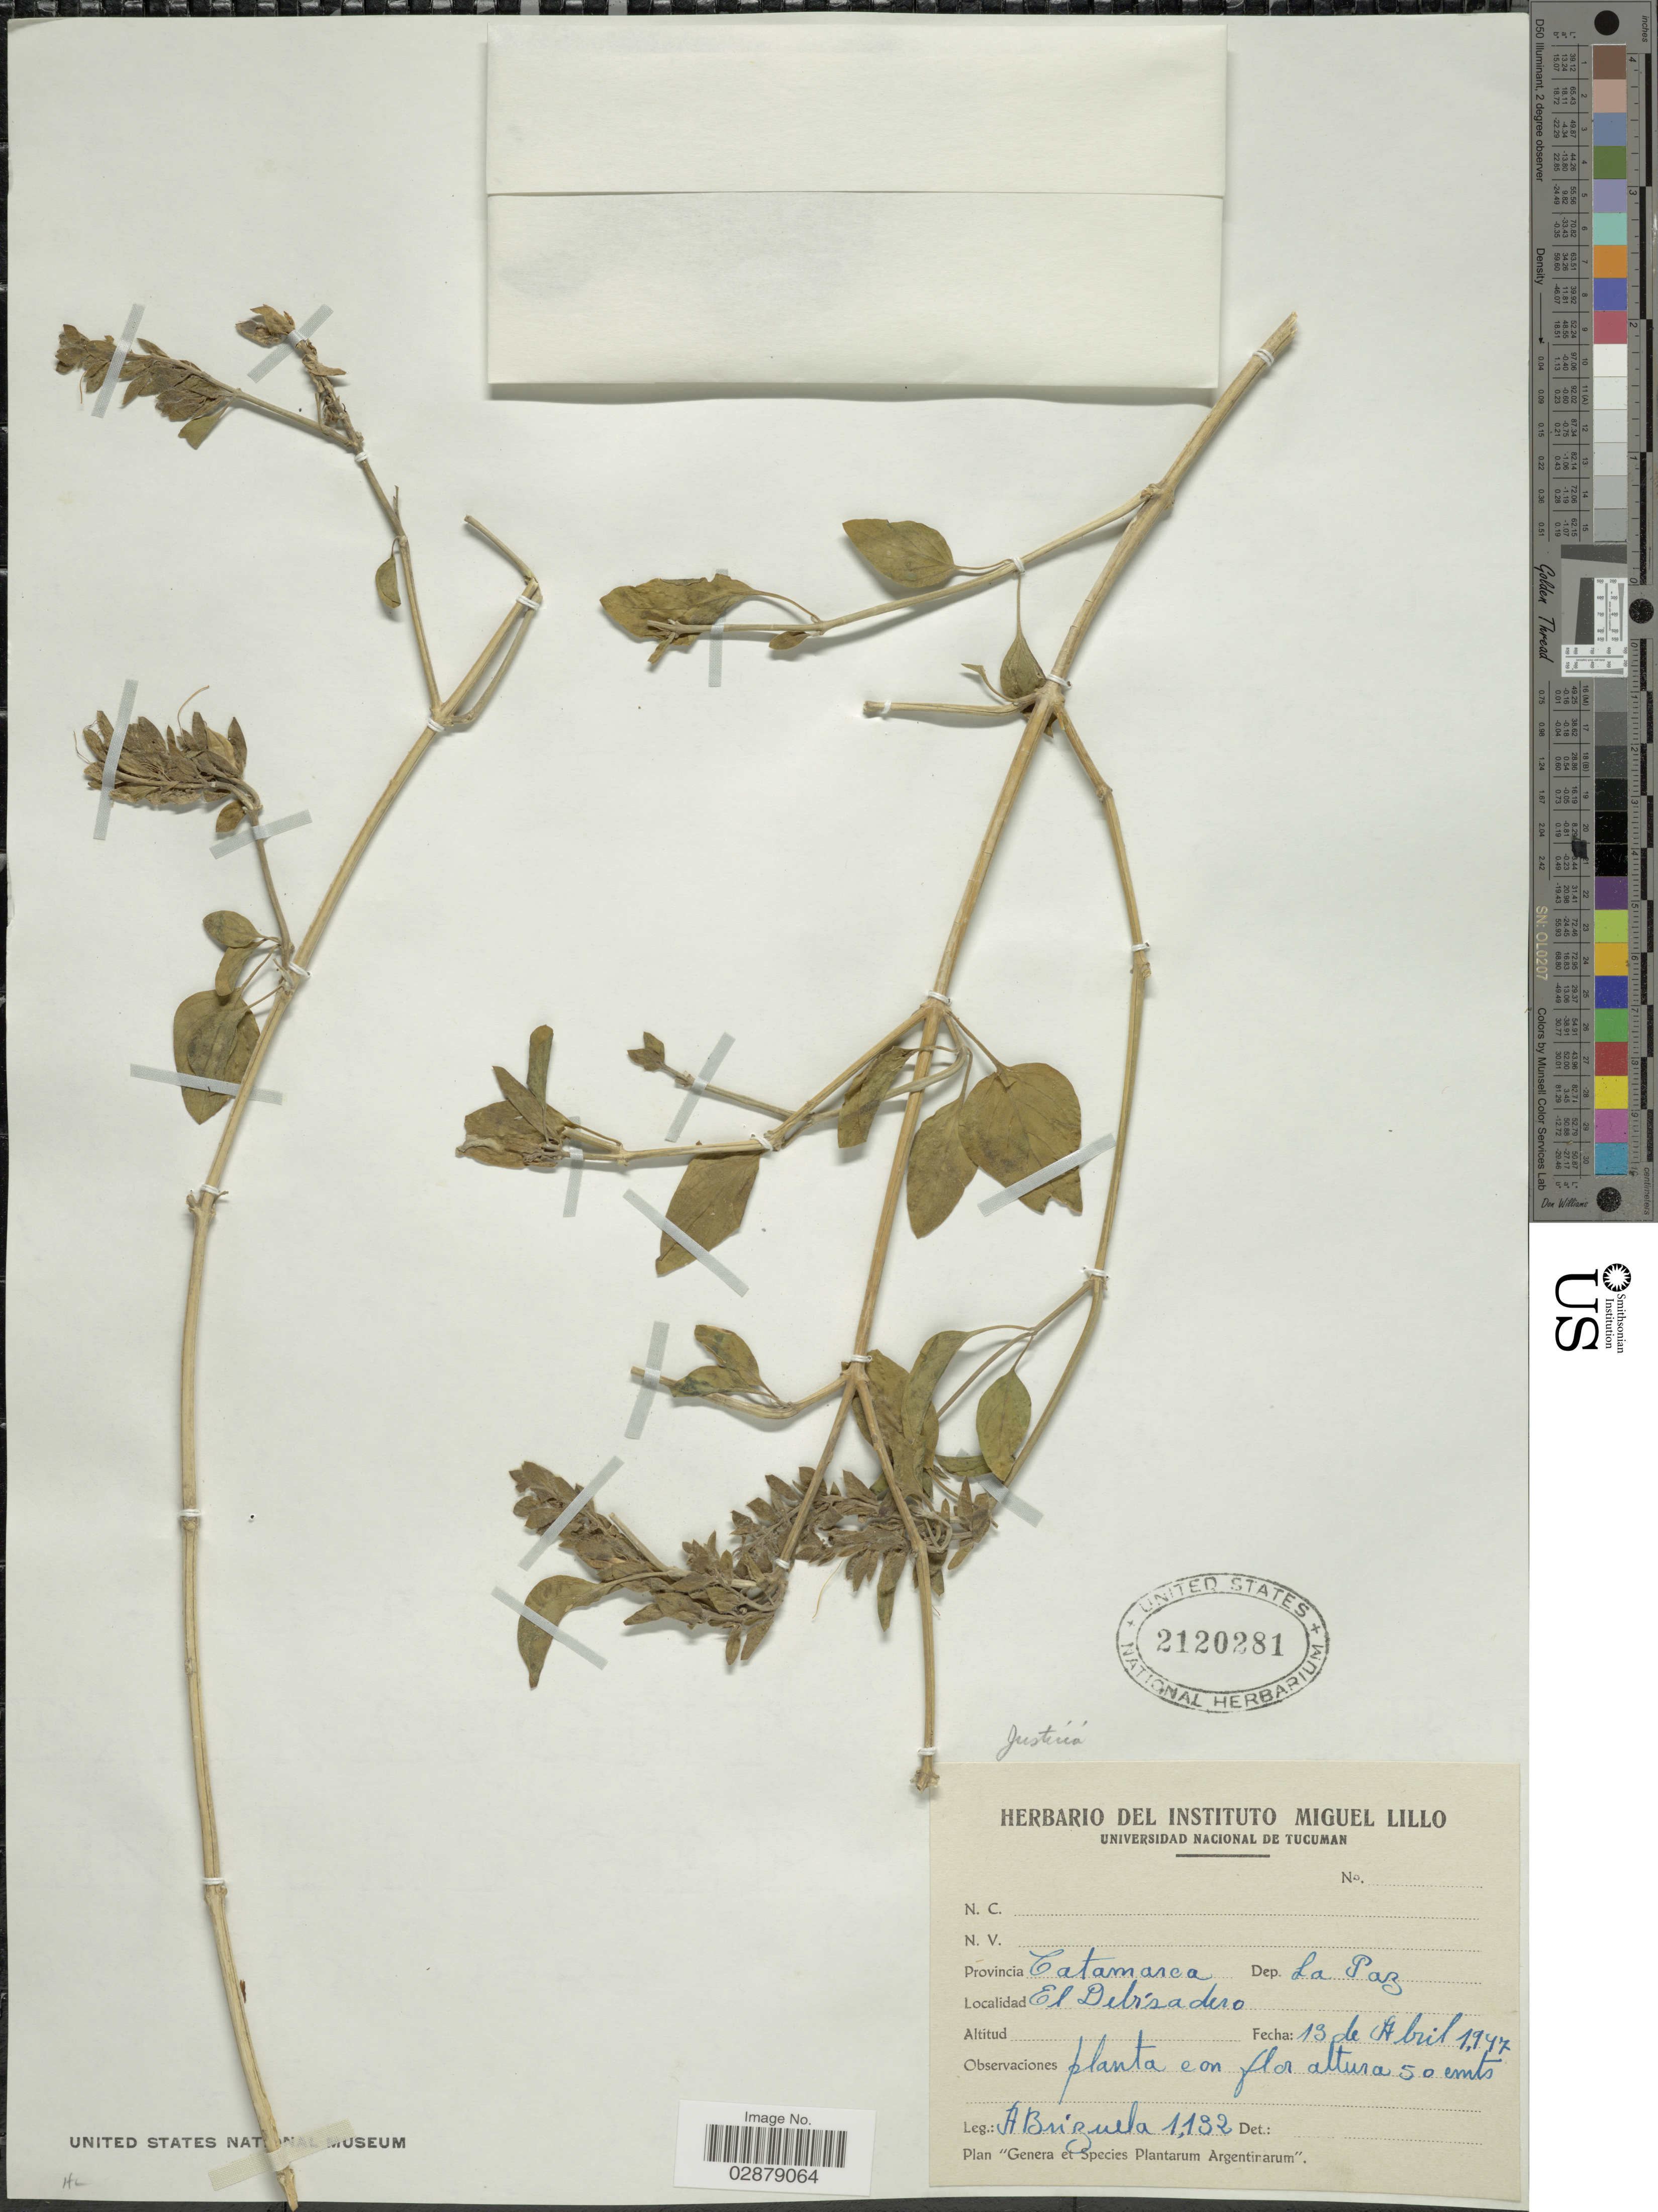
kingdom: Plantae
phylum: Tracheophyta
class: Magnoliopsida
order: Lamiales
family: Acanthaceae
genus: Justicia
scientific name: Justicia gilliesii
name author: (Nees) Benth.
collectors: A. Brizuela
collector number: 1132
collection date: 1947-04-13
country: Argentina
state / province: Catamarca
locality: Dep. La Paz. El Debísadero.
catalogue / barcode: US 2120281